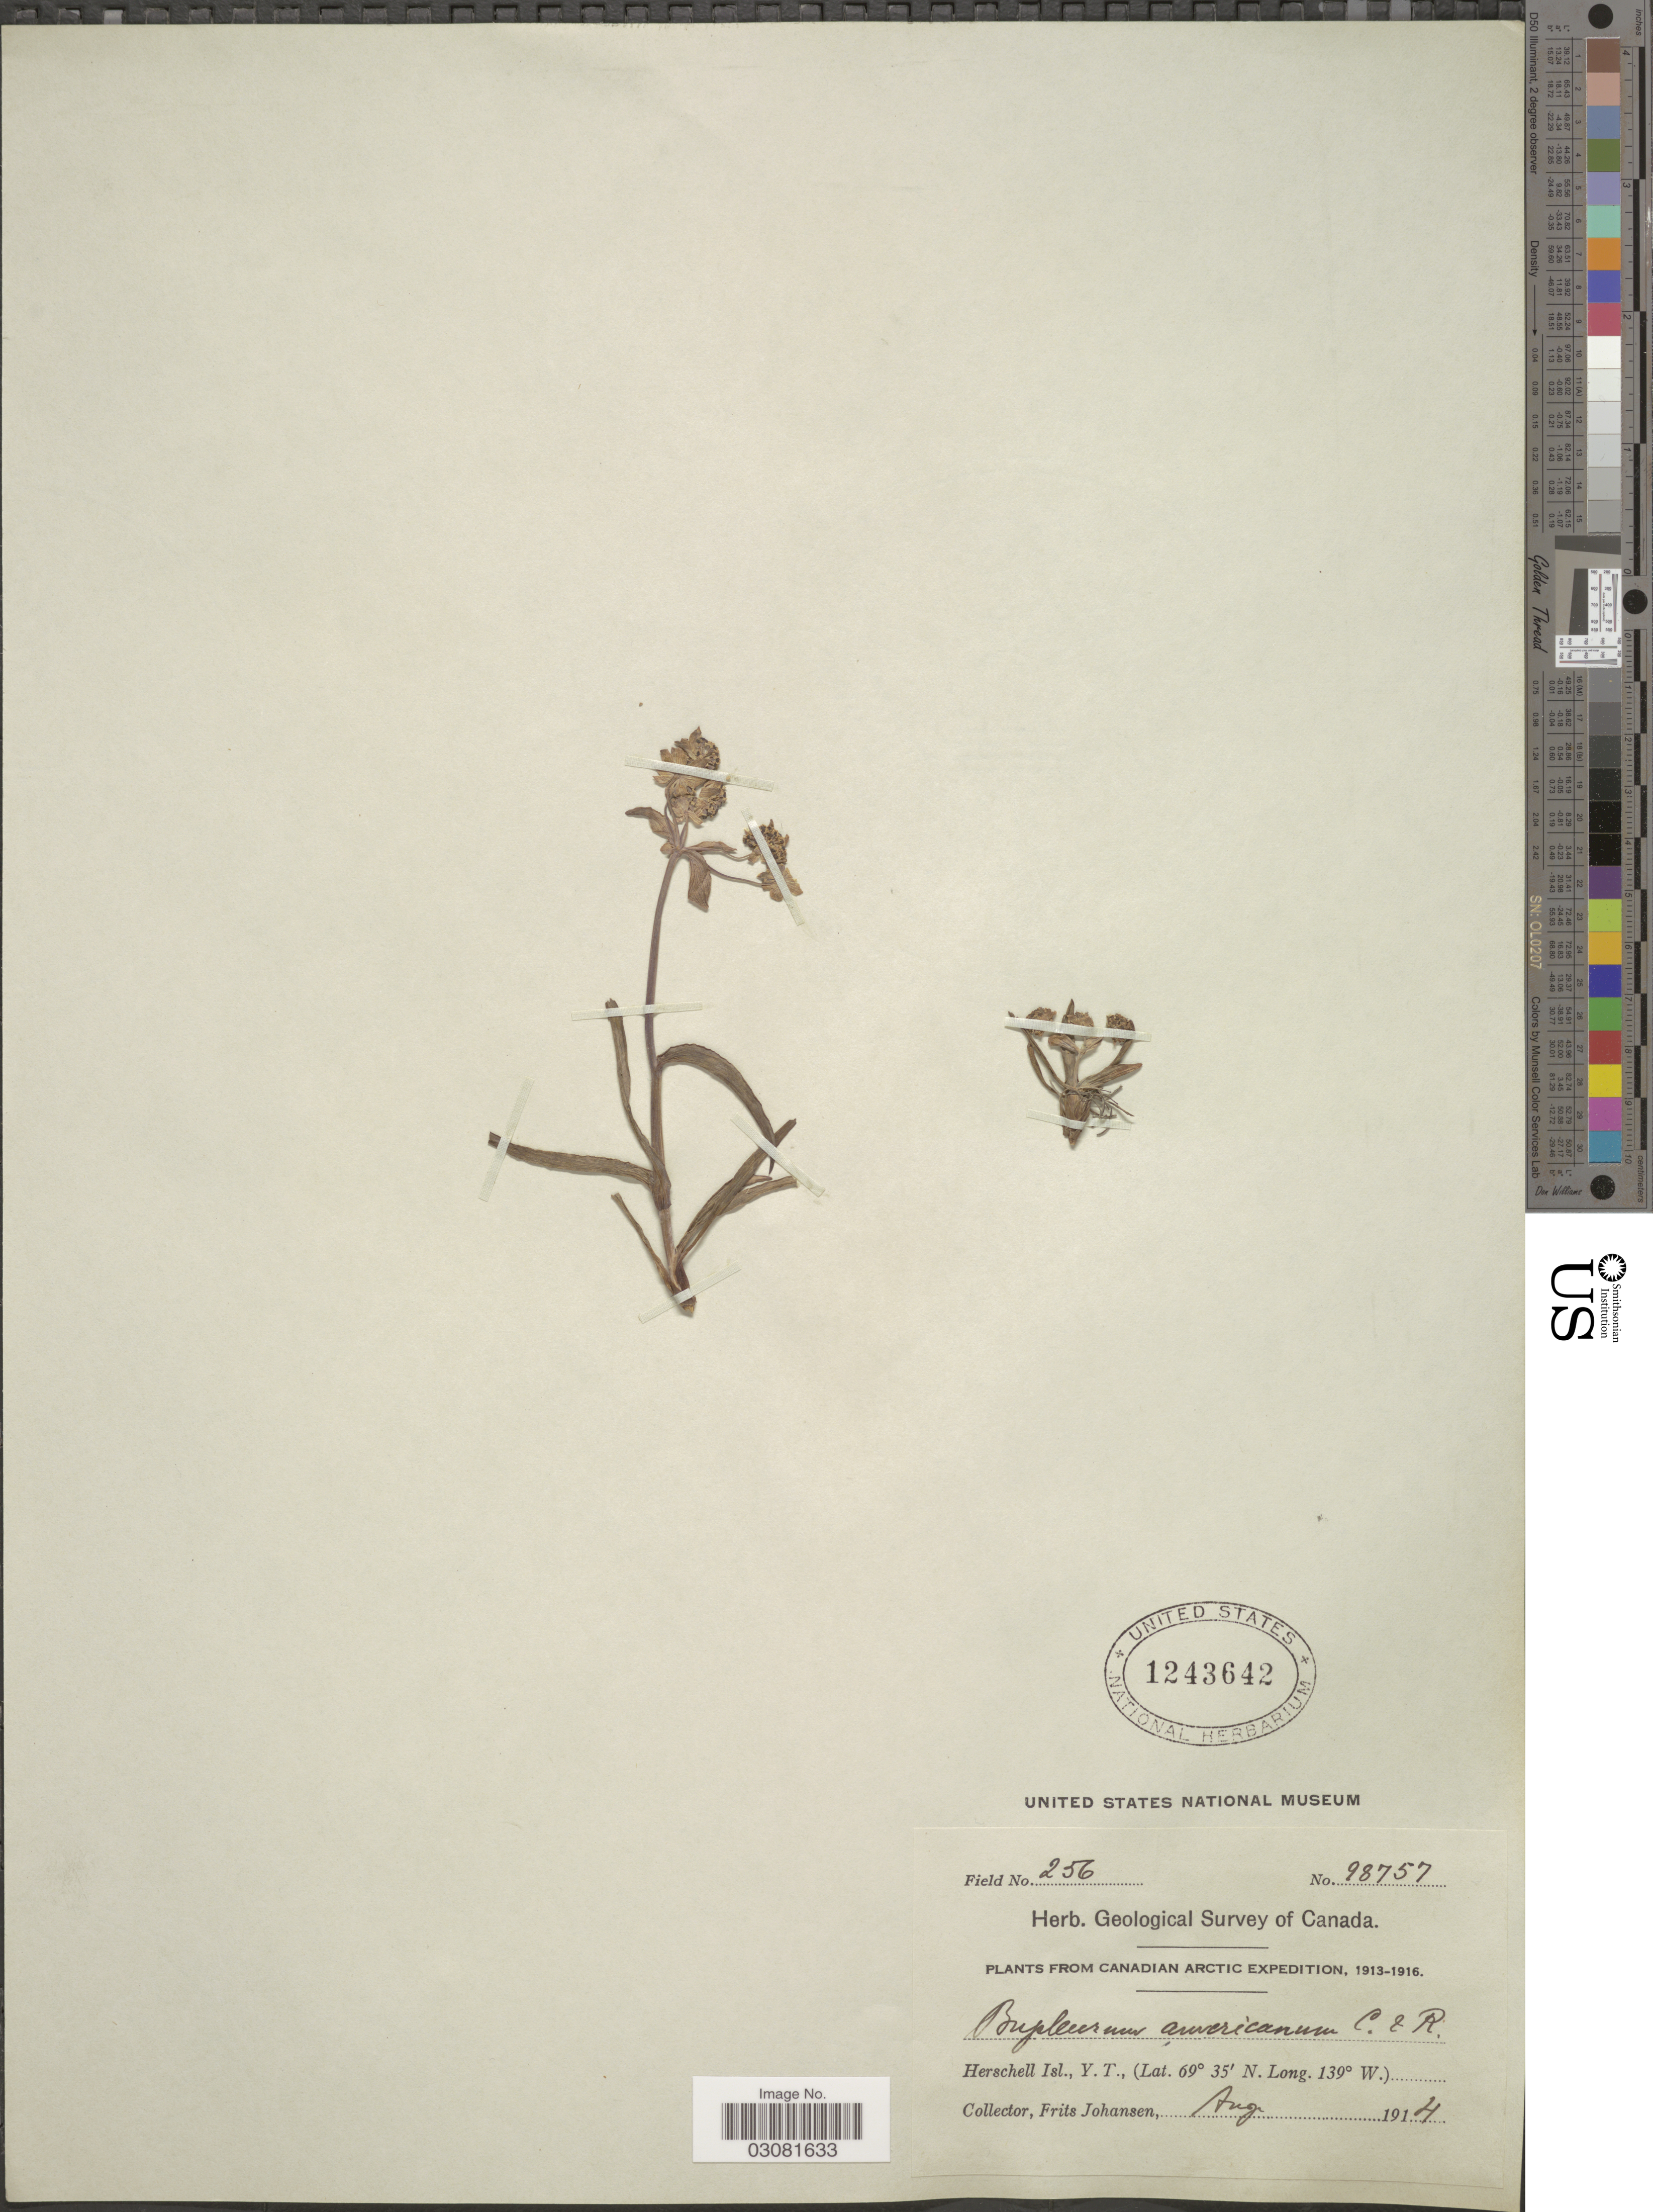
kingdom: Plantae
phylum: Tracheophyta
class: Magnoliopsida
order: Apiales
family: Apiaceae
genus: Bupleurum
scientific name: Bupleurum americanum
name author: J.M. Coult. & Rose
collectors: F. Johansen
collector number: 98757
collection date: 1914-08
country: Canada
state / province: Yukon Territory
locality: Canadian Arctic, Herschell Isl.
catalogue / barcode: US 1243642